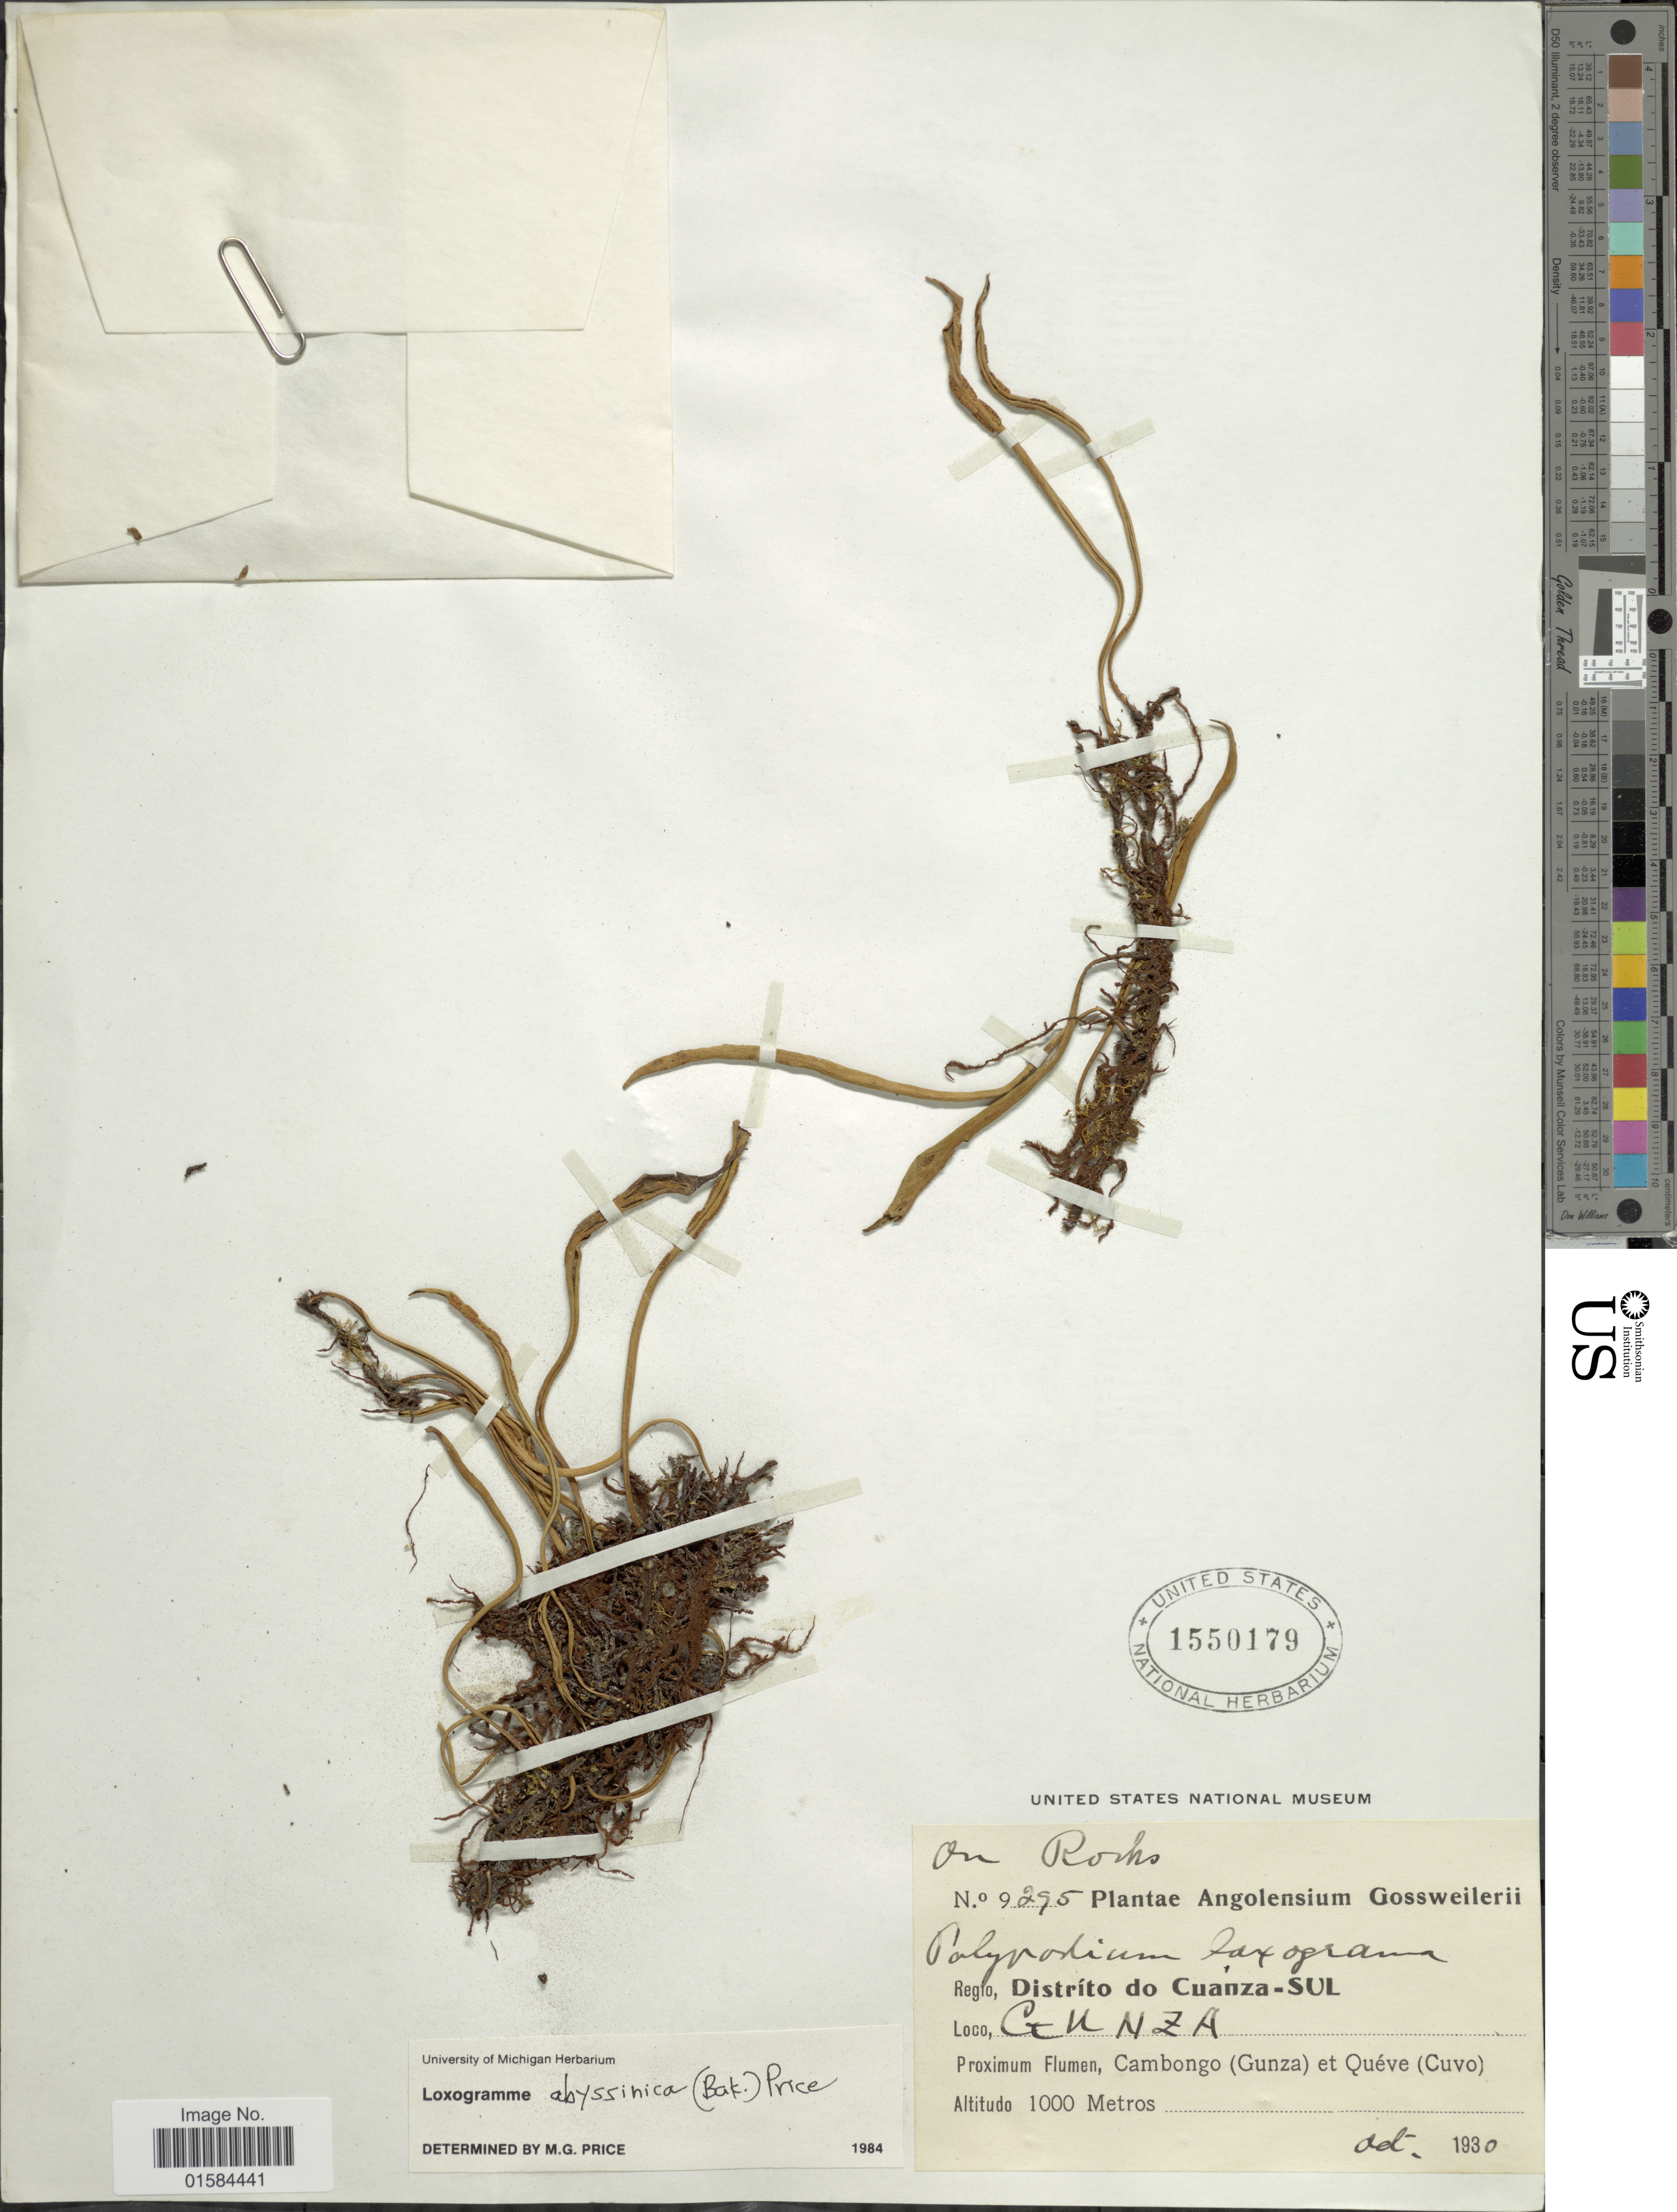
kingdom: Plantae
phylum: Tracheophyta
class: Polypodiopsida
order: Polypodiales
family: Polypodiaceae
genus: Loxogramme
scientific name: Loxogramme abyssinica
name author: (Baker) Price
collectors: -. Gossweiler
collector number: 9295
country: Angola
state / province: Cuanza Sul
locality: Angolensium, Distrito do Cuanza-Sul, Gunza, proximum Flumen, Cambongo (Gunza) et Queve (Cuvo)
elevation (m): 1000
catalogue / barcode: US 1550179